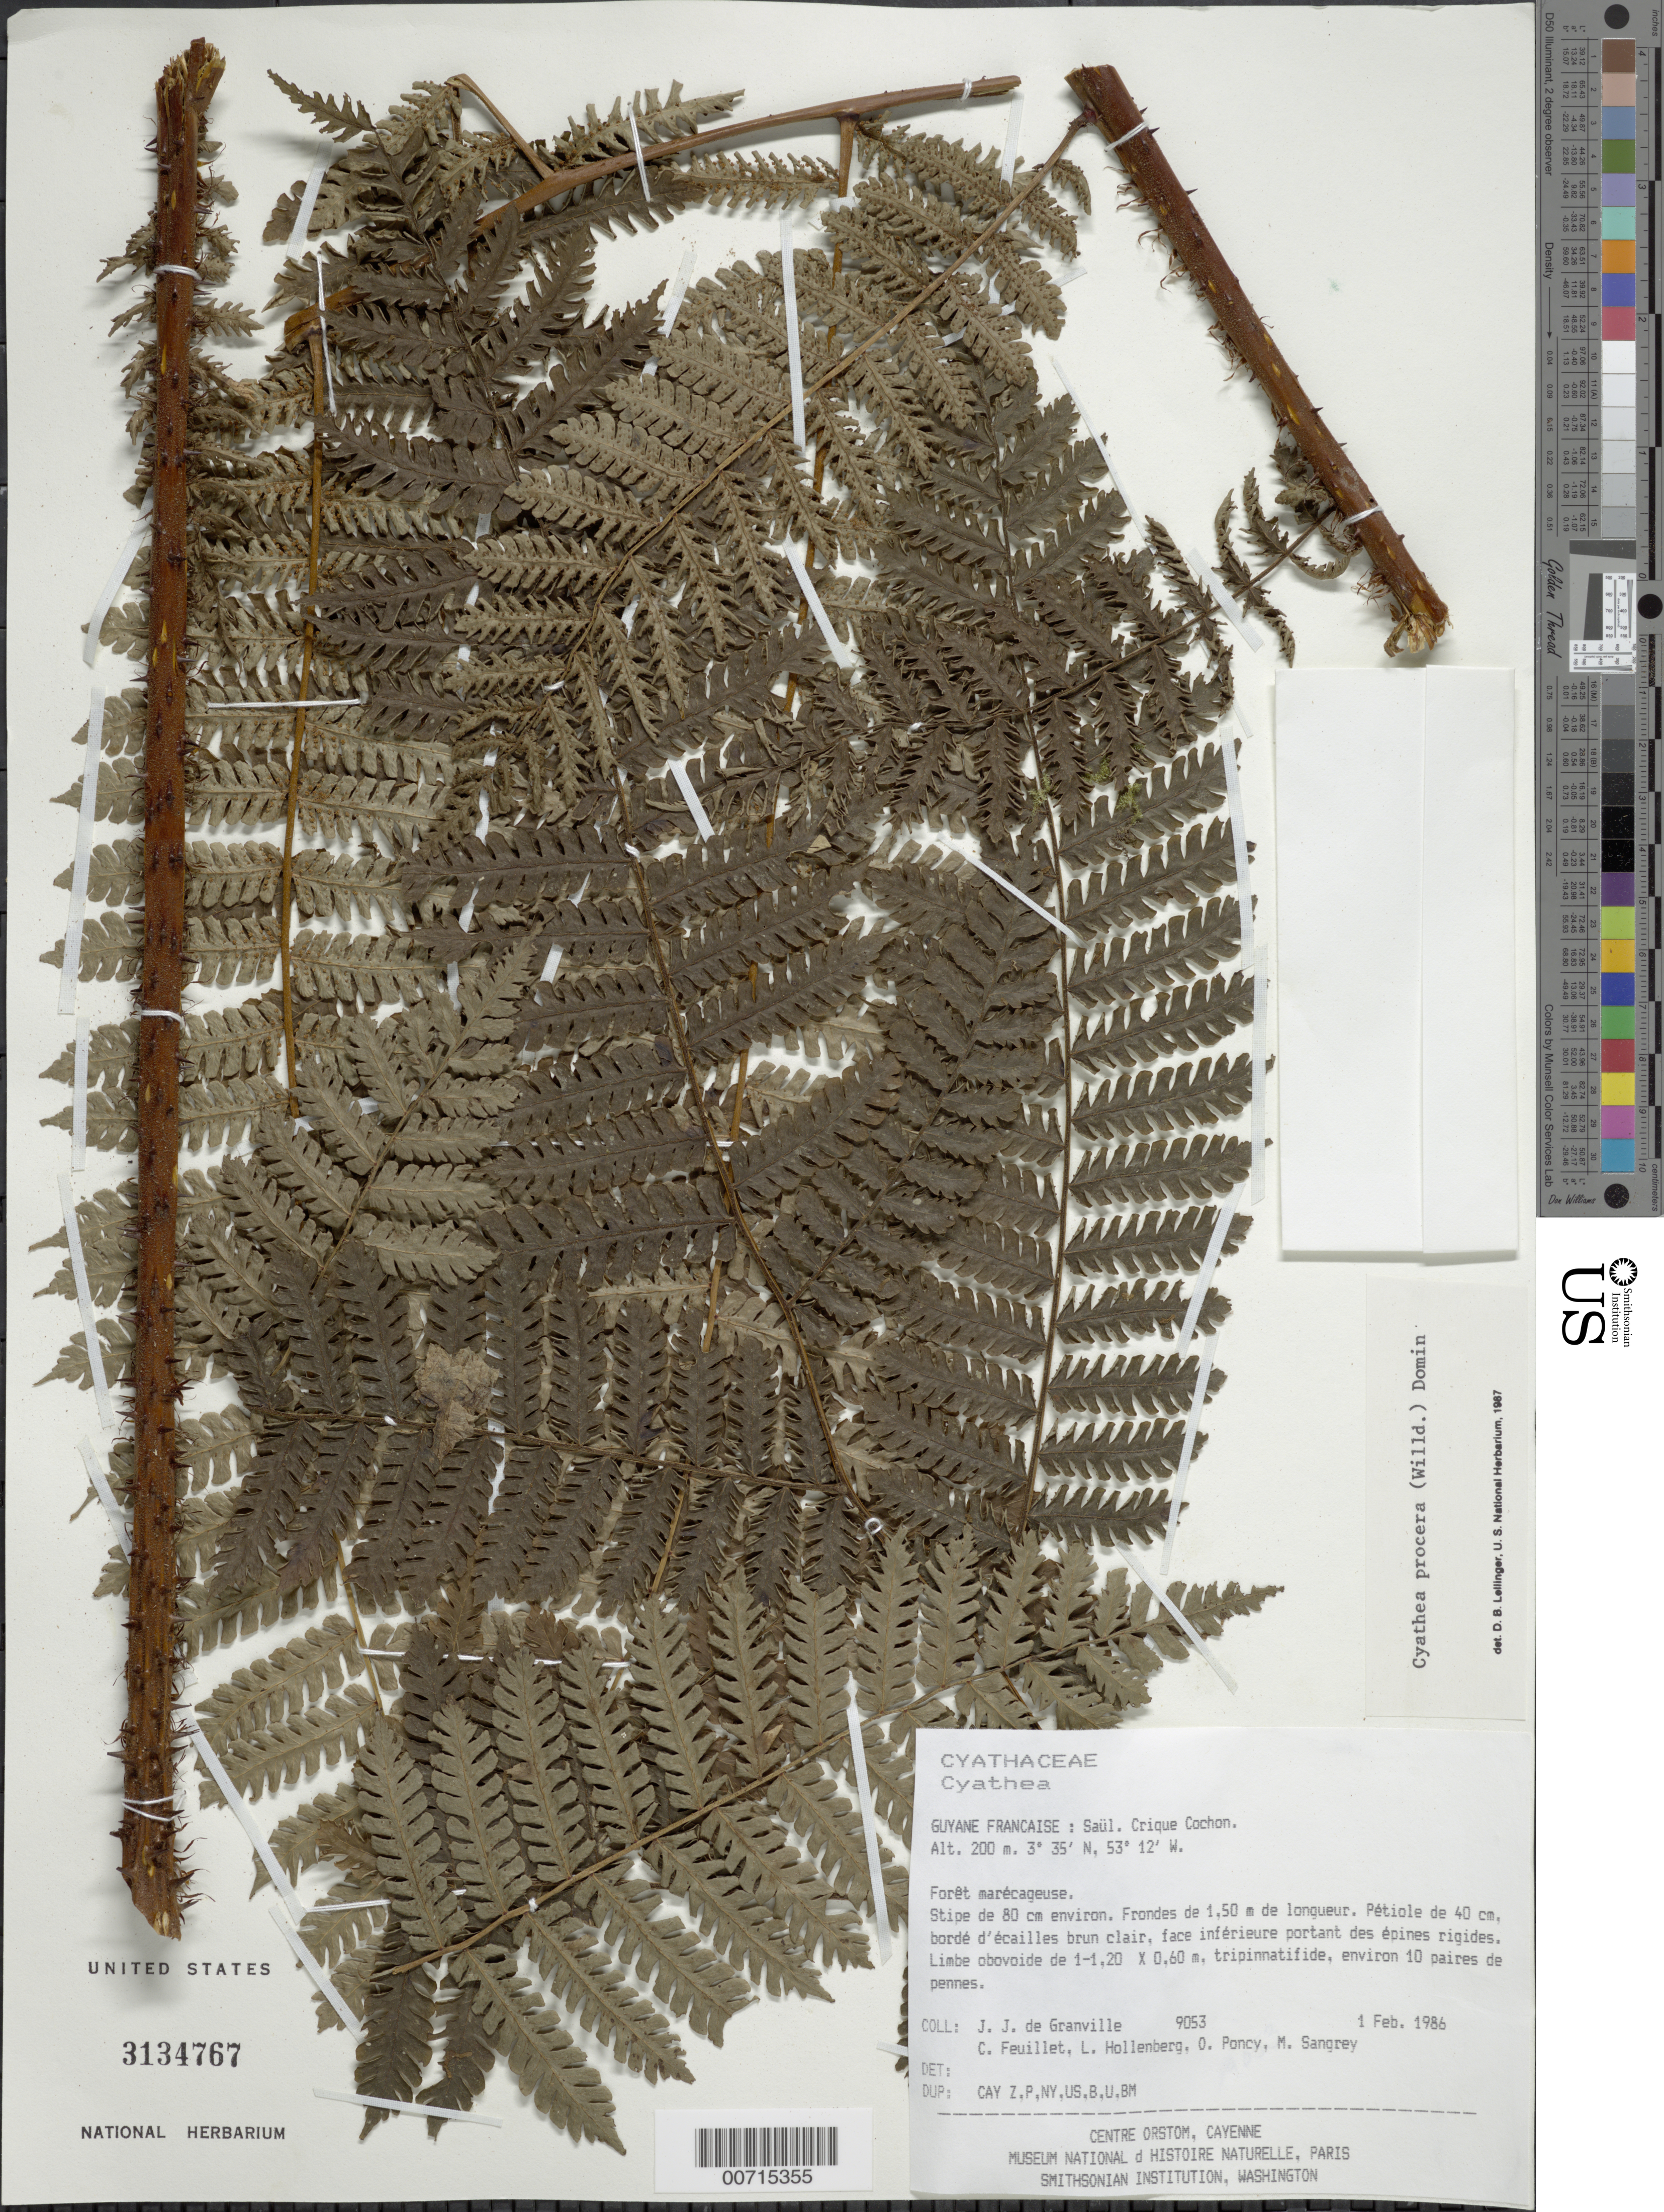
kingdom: Plantae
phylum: Tracheophyta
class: Polypodiopsida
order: Cyatheales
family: Cyatheaceae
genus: Cyathea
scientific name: Cyathea pungens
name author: (Willd.) Domin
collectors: J.-J. de Granville, C. Feuillet, L. Hollenberg, O. Poncy & M. S. Sangrey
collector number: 9053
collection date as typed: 1-Feb-86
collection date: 1986-02-01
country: French Guiana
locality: Saül, Crique Cochon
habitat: Forêt marécageuse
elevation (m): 200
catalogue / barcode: US 3134767